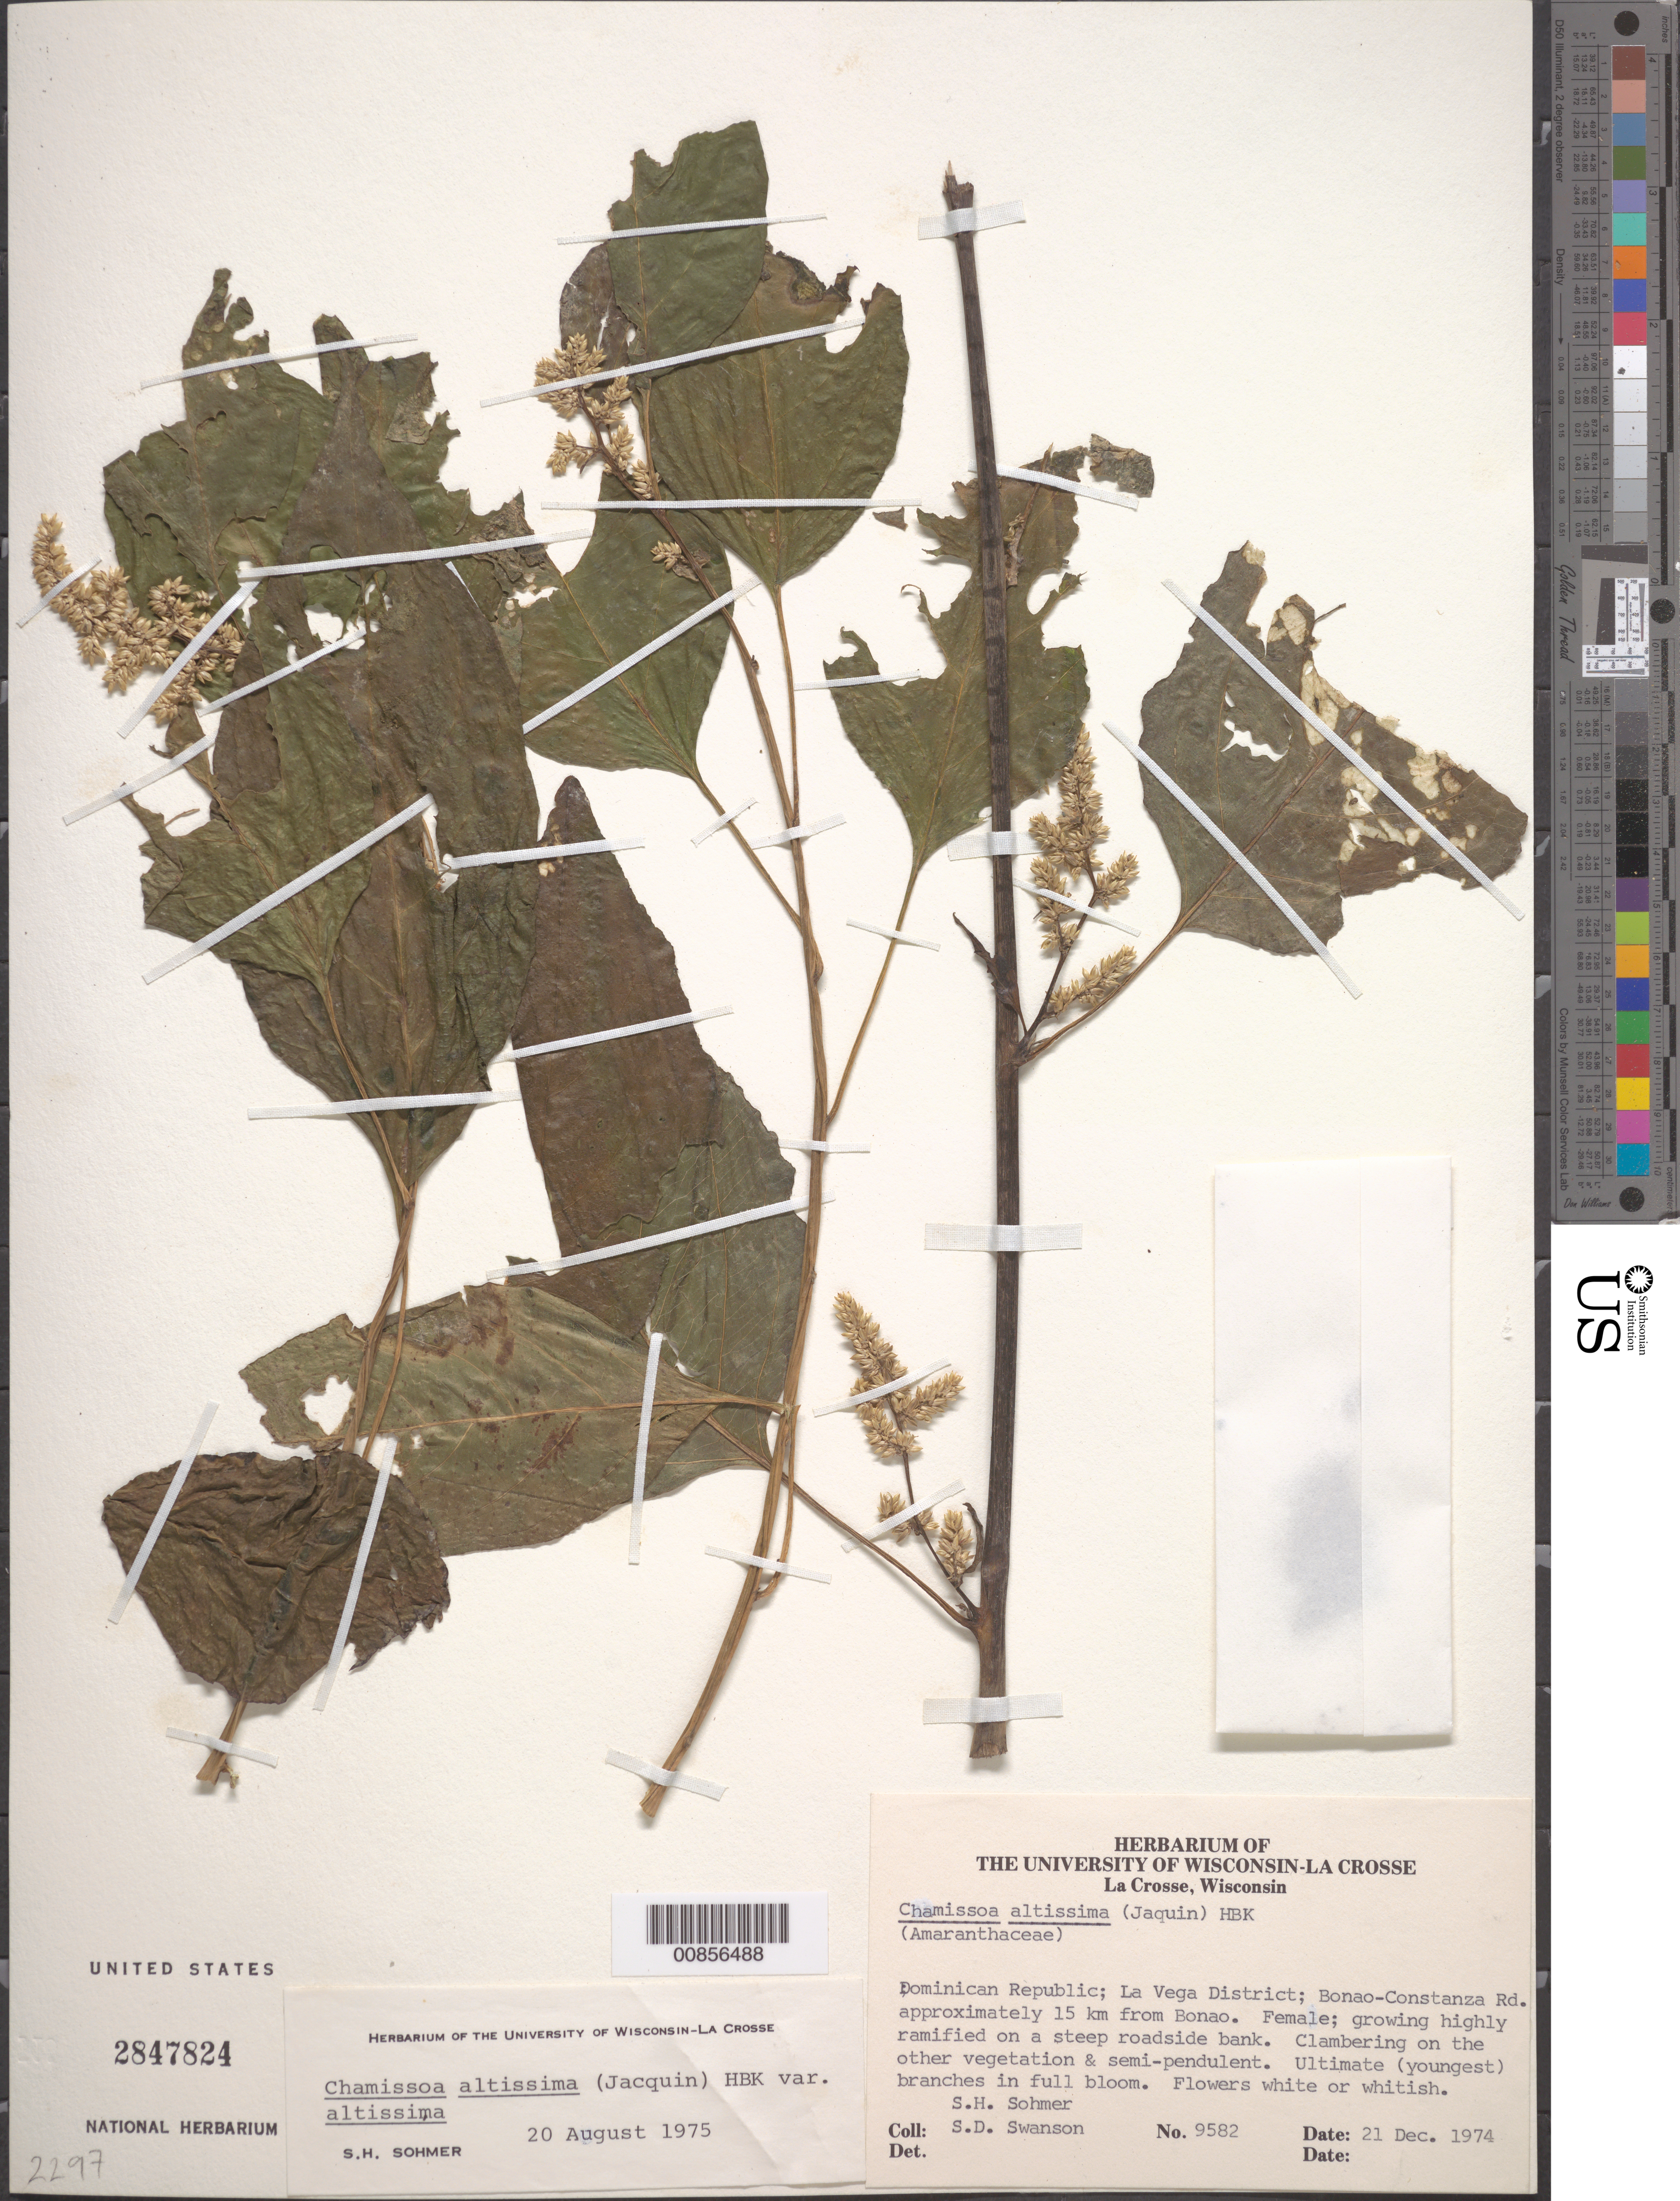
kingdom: Plantae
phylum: Tracheophyta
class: Magnoliopsida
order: Caryophyllales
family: Amaranthaceae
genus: Chamissoa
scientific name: Chamissoa altissima var. altissima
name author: (Jacq.) Kunth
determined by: Sohmer, S. H.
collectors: S. H. Sohmer & S. Swanson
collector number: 9582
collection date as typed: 21 Dec 1974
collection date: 1974-12-21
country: Dominican Republic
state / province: La Vega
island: Hispaniola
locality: Bonao-Constanza Road. Approximately 15 km. from Bonao.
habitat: Steep roadside bank. Clambering on the other vegetation.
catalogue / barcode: US 2847824